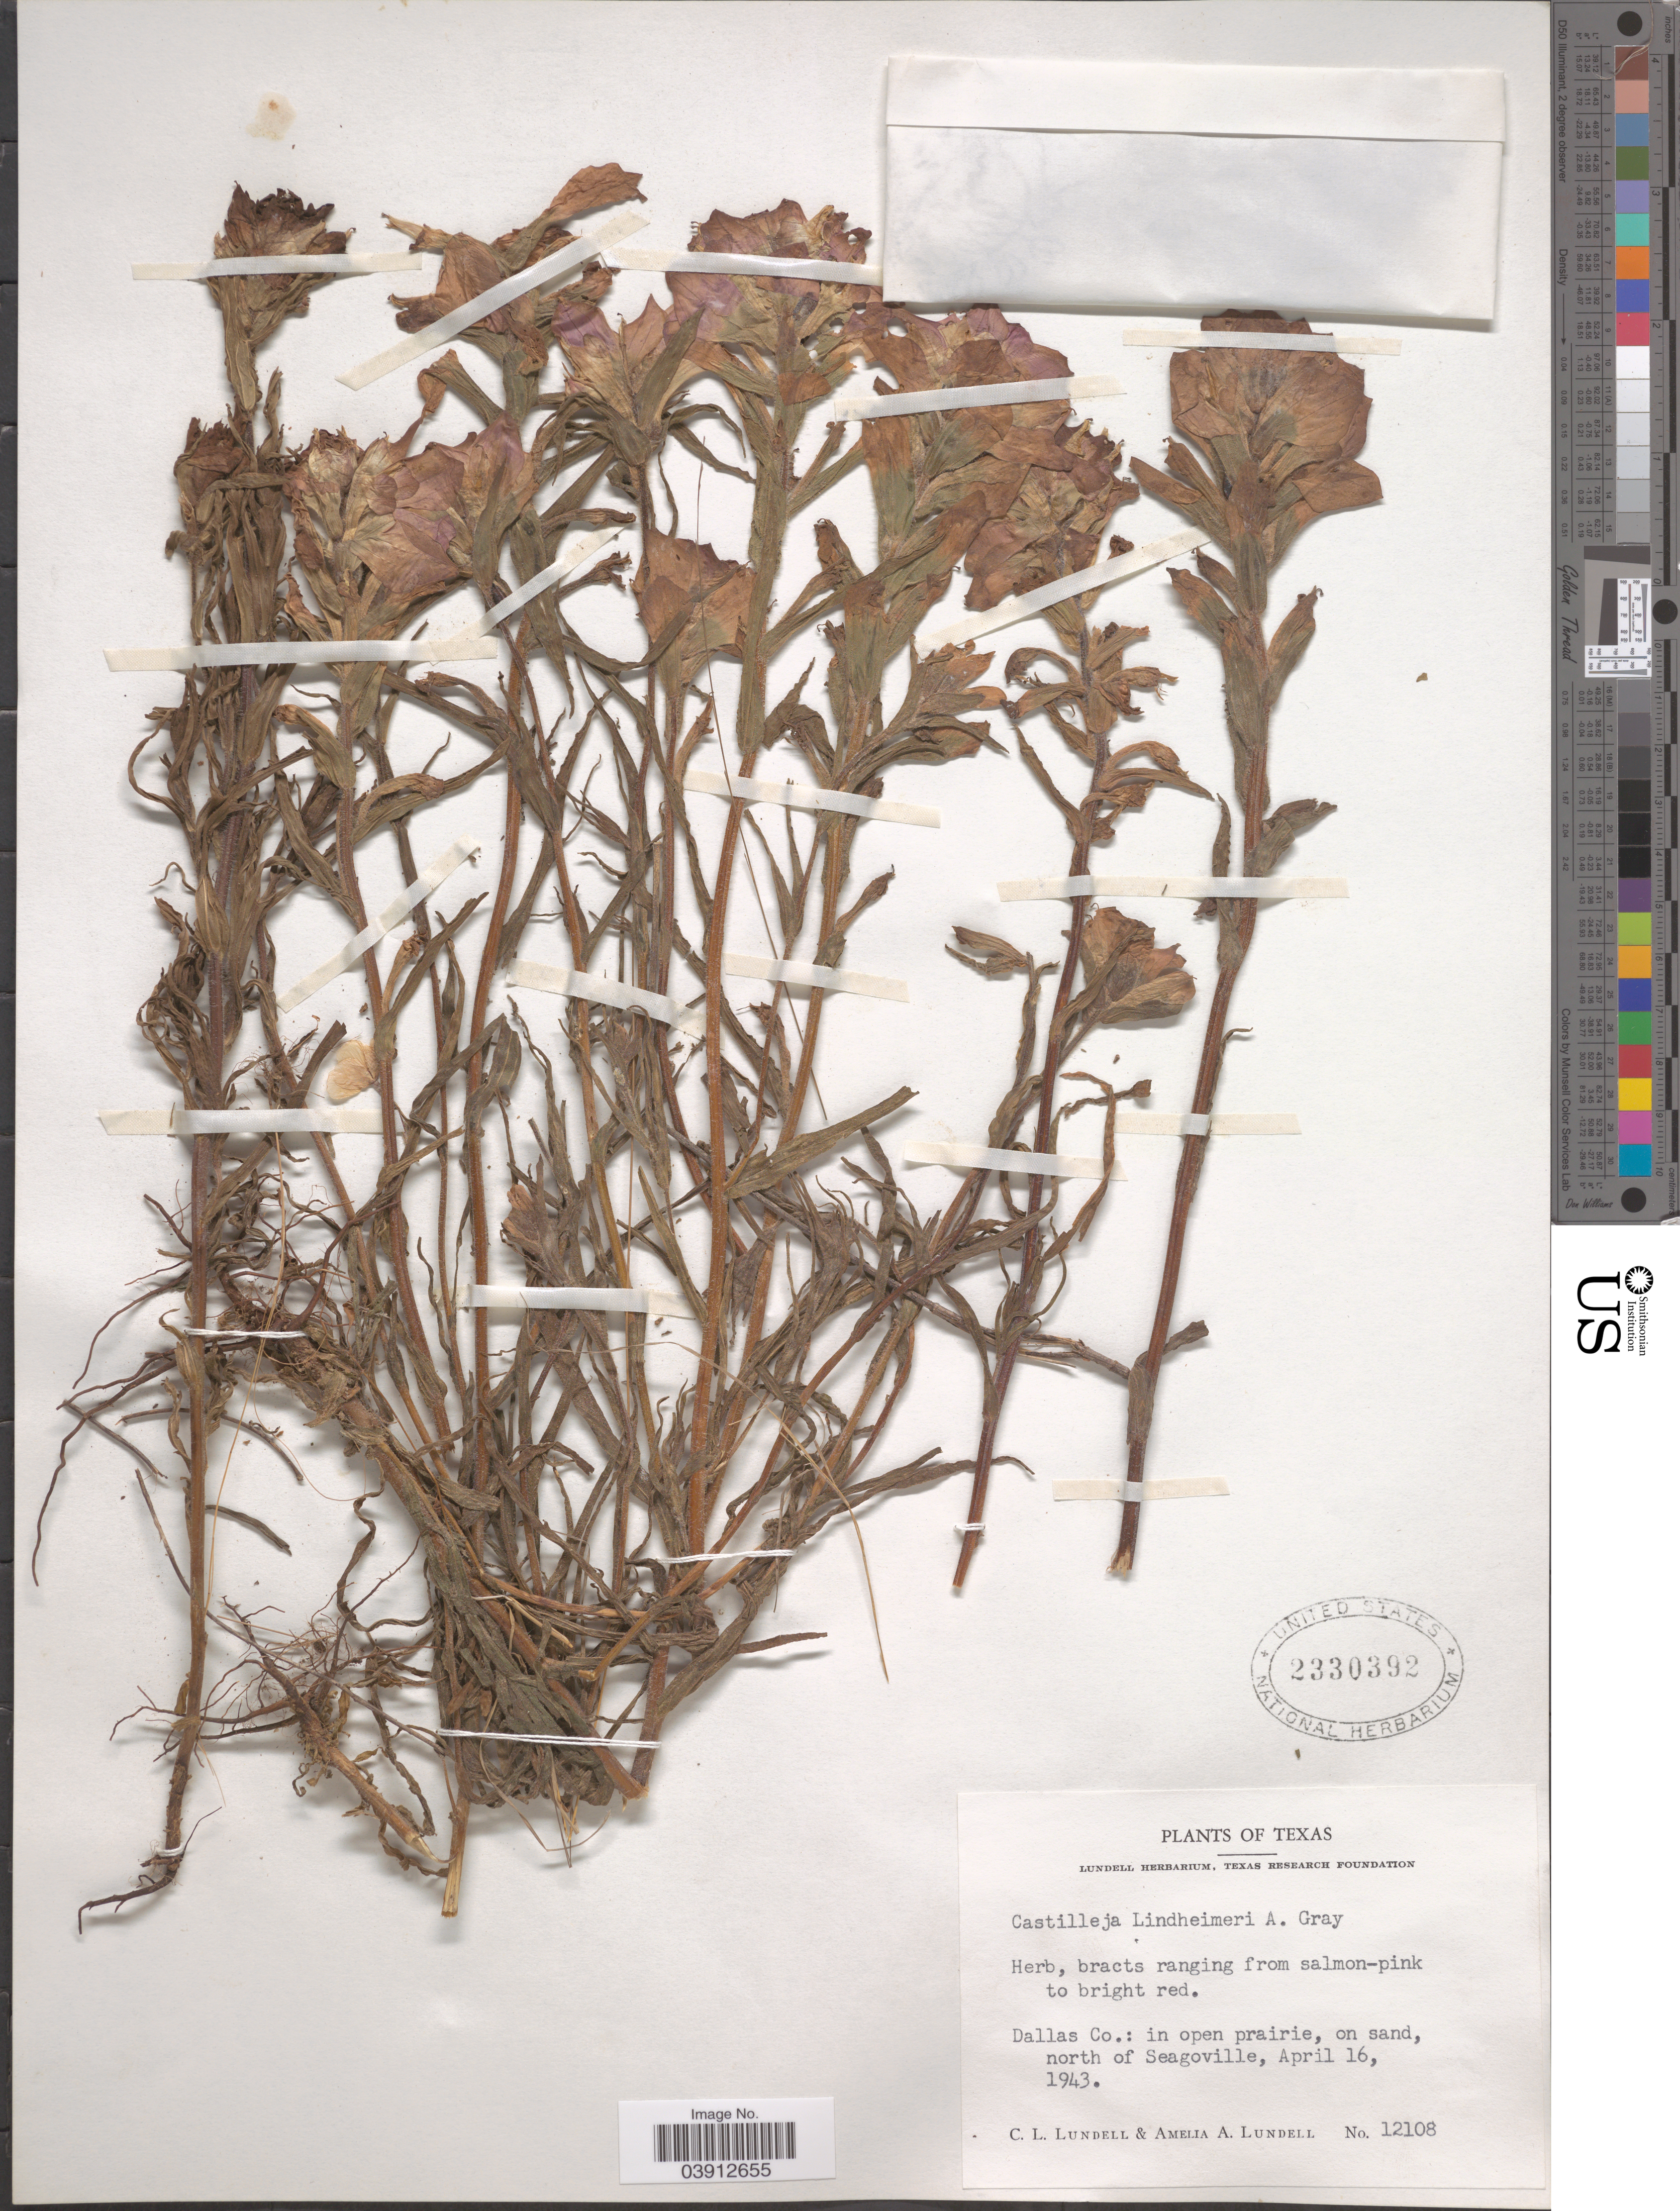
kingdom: Plantae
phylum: Tracheophyta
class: Magnoliopsida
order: Lamiales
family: Orobanchaceae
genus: Castilleja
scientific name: Castilleja lindheimeri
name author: A. Gray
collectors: C. L. Lundell & A. A. Lundell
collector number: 12108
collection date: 1943-04-16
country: United States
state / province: Texas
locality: Dallas Co.: in open prairie, on sand, north of Seagoville.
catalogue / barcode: US 2330392